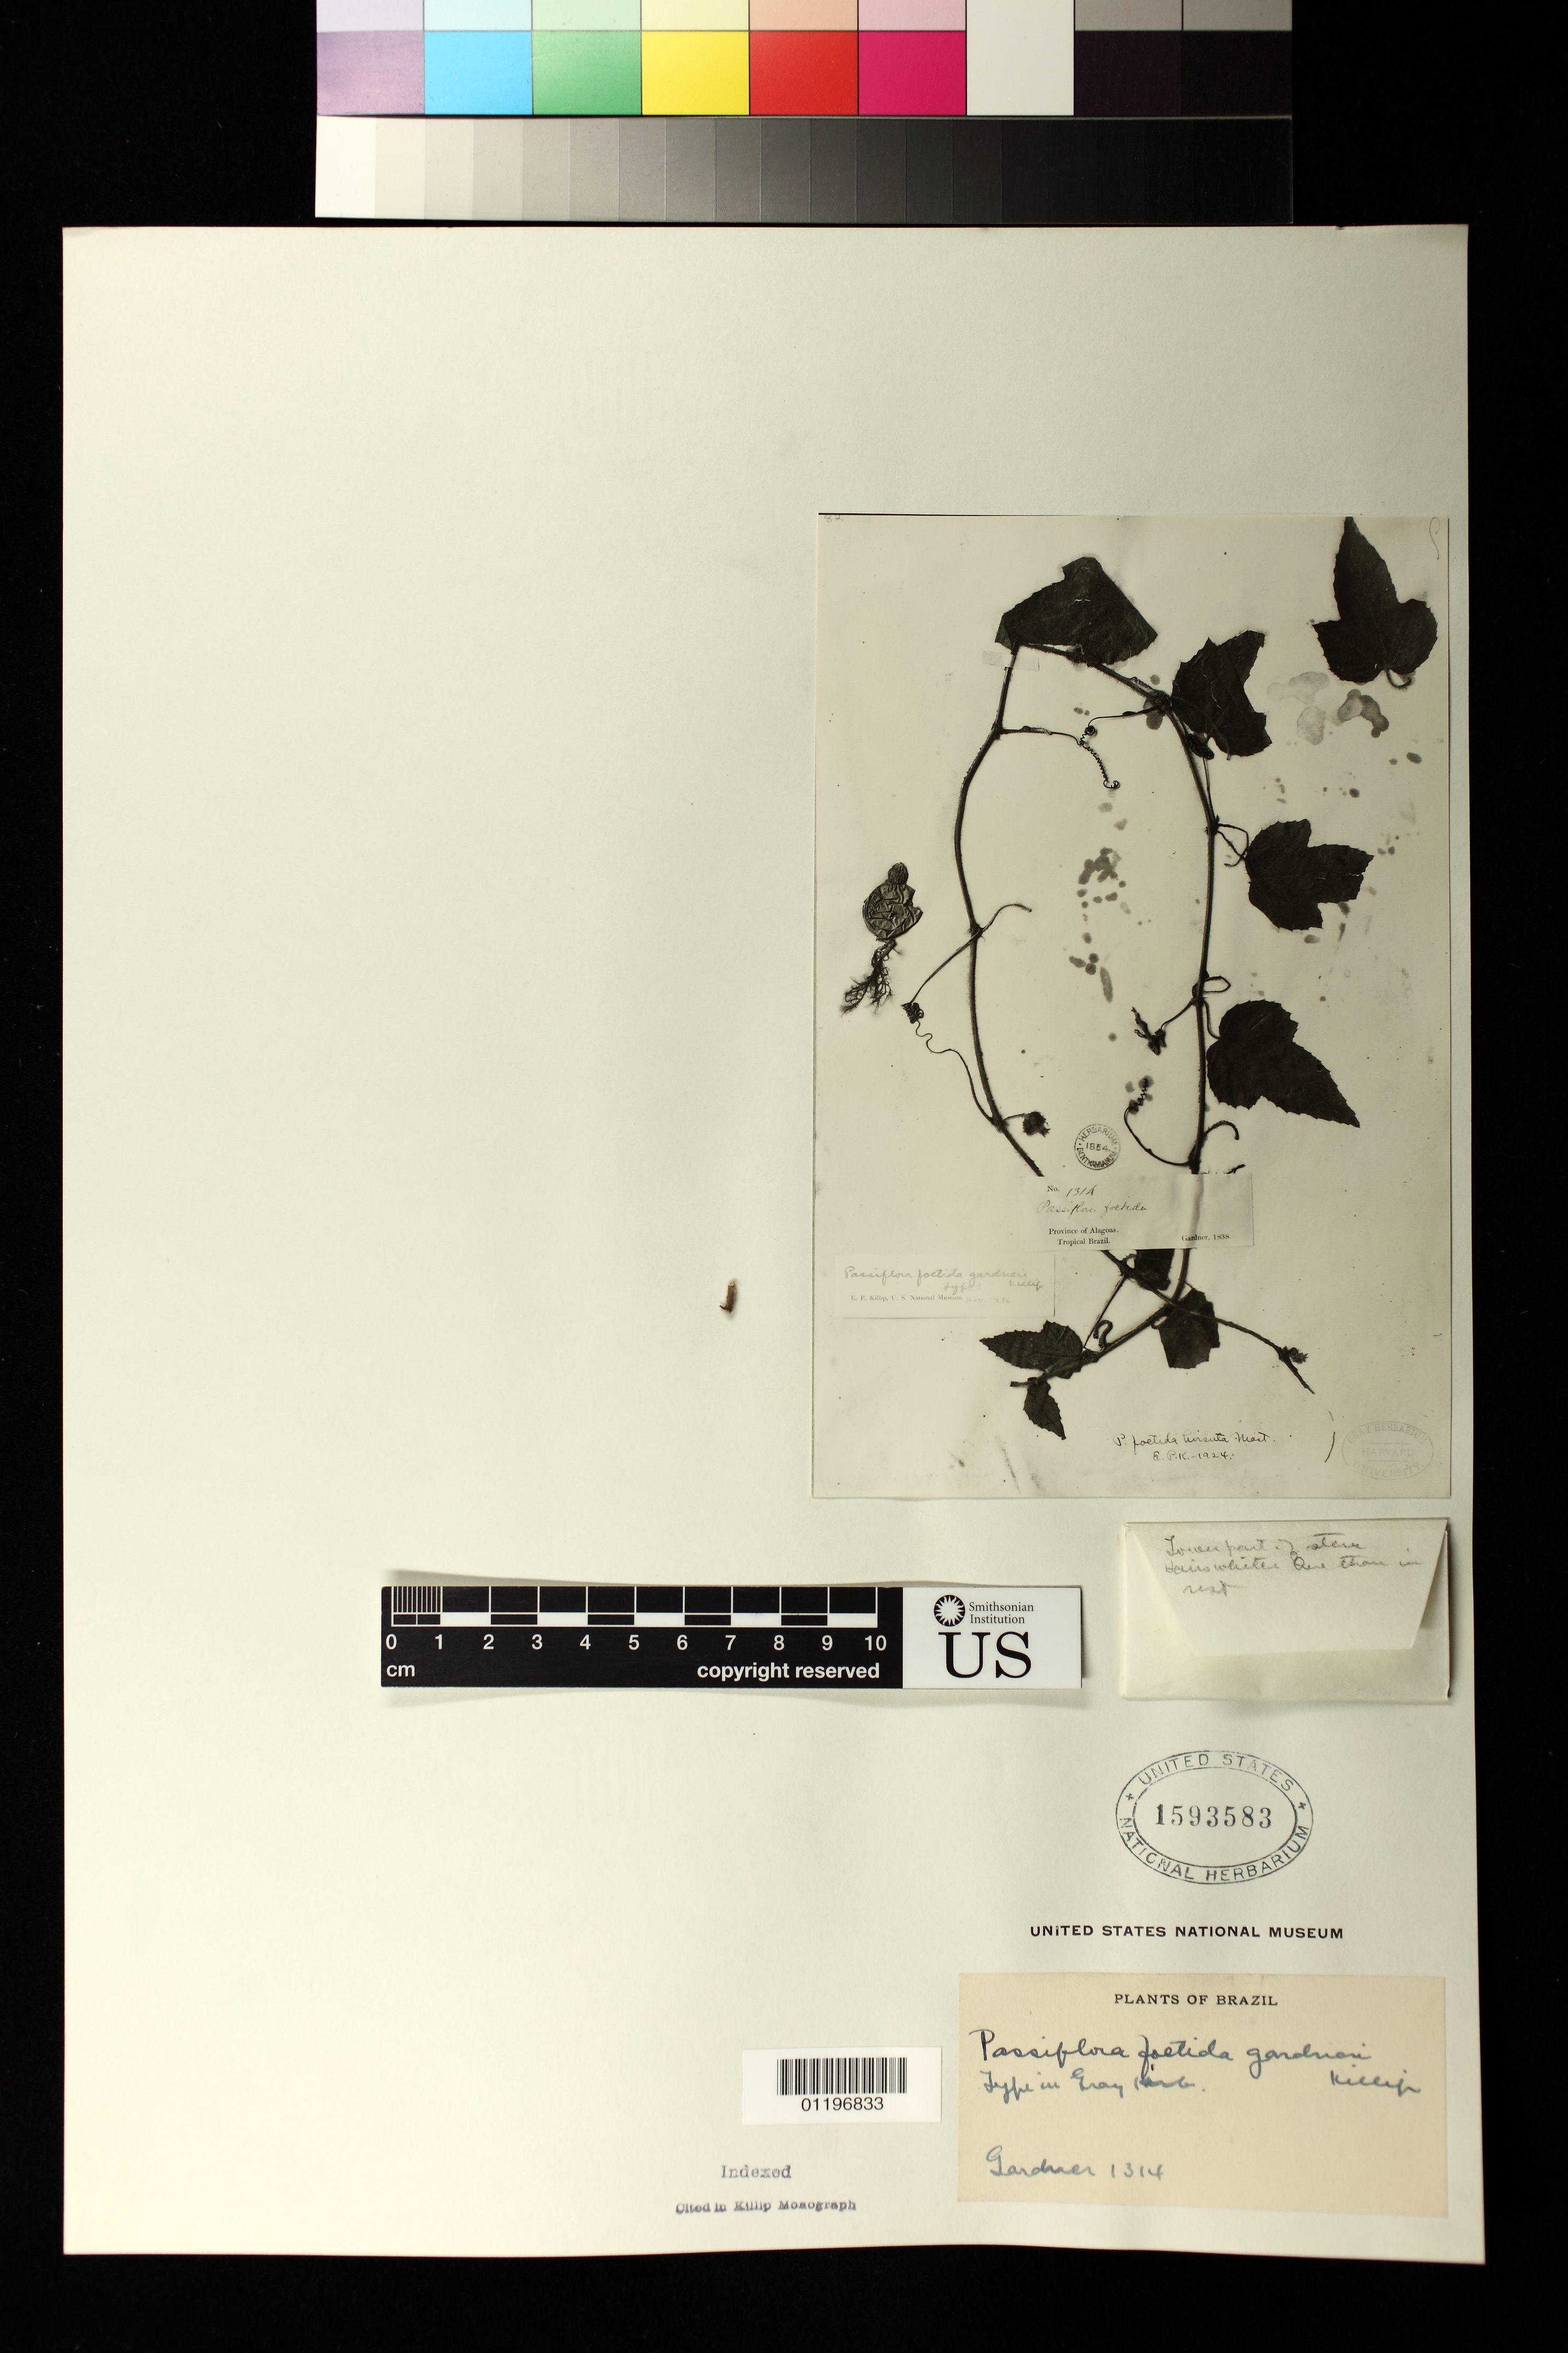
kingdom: Plantae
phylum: Tracheophyta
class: Magnoliopsida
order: Malpighiales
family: Passifloraceae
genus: Passiflora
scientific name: Passiflora foetida var. gardneri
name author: Killip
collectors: G. Gardner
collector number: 1314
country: Brazil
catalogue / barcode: US 1593583